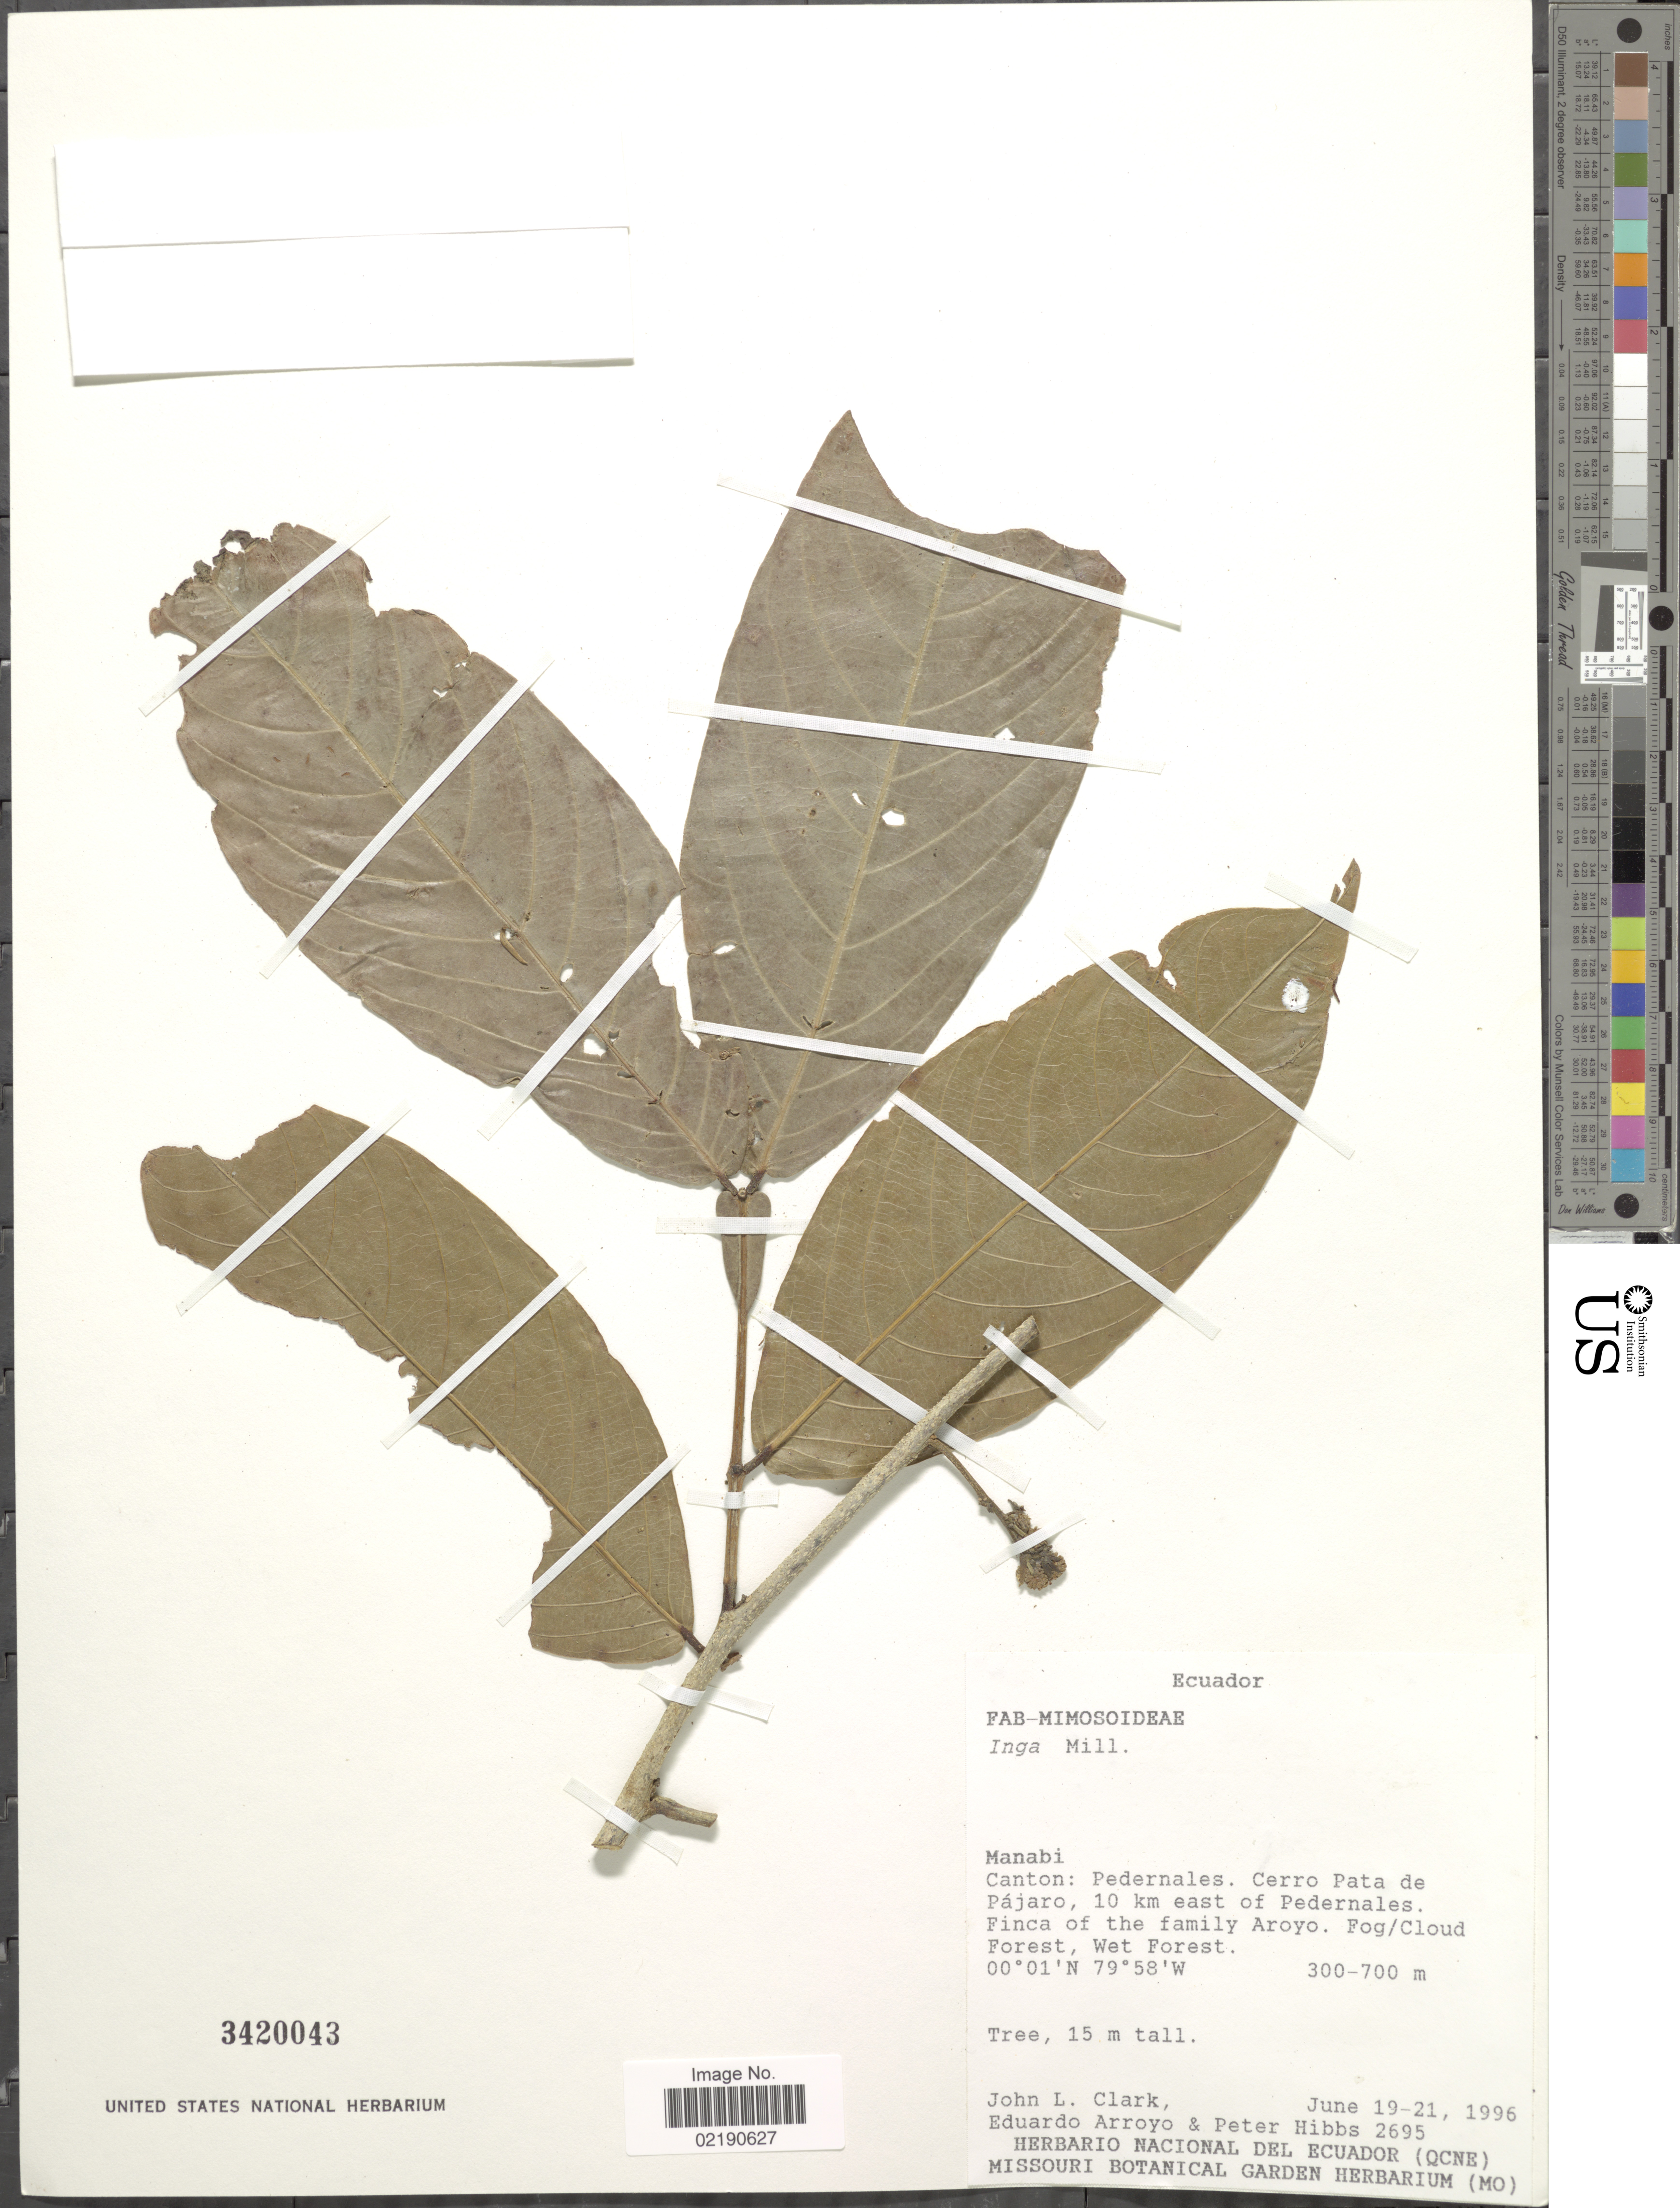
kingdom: Plantae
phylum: Tracheophyta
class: Magnoliopsida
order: Fabales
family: Fabaceae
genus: Inga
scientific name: Inga sp.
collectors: J. L. Clark, E. Arroyo & P. Hibbs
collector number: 2695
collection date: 1996-06-19/1996-06-21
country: Ecuador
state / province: Manabí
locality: Canton Pedernales, Cerro Pata de Pajaro, 10 km east of Pedernales, Finca of the family Arroyo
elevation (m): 300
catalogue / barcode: US 3420043